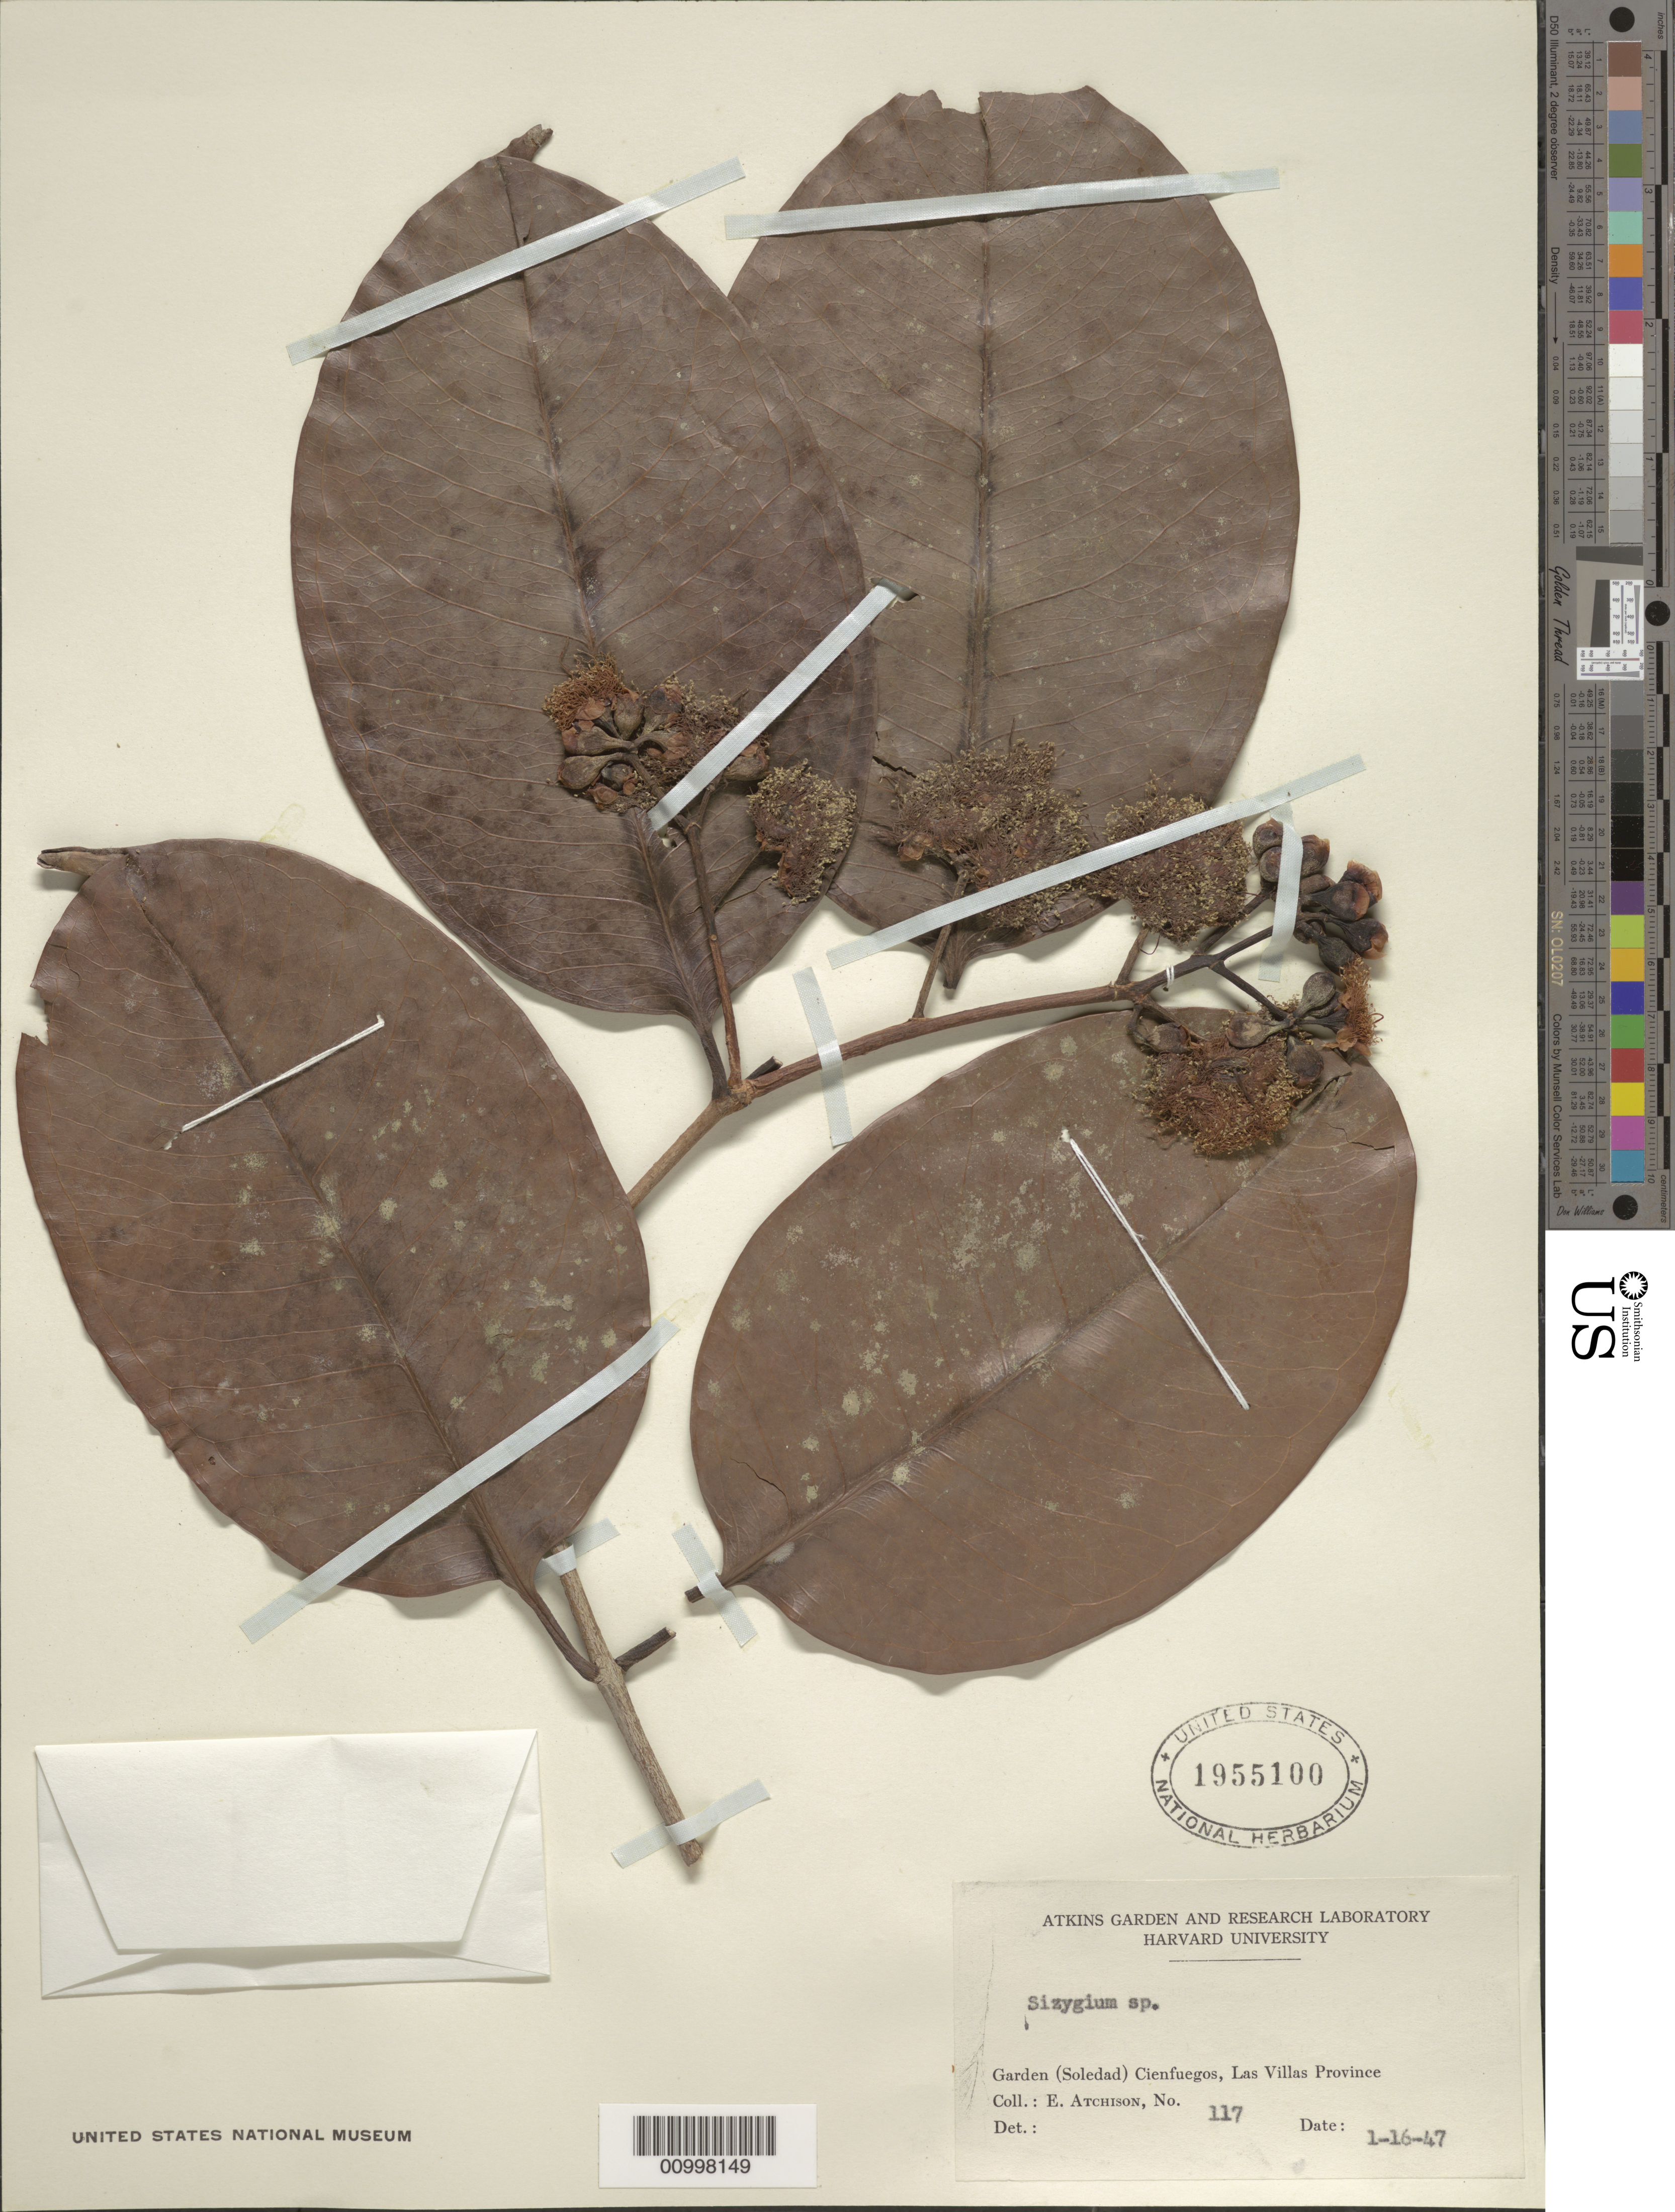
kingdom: Plantae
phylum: Tracheophyta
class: Magnoliopsida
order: Myrtales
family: Myrtaceae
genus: Syzygium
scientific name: Syzygium sp.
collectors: E. Atchison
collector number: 117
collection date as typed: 16 Jan 1947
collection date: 1947-01-16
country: Cuba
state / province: Cienfuegos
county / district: Cienfuegos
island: Cuba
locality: Soledad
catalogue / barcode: US 1955100